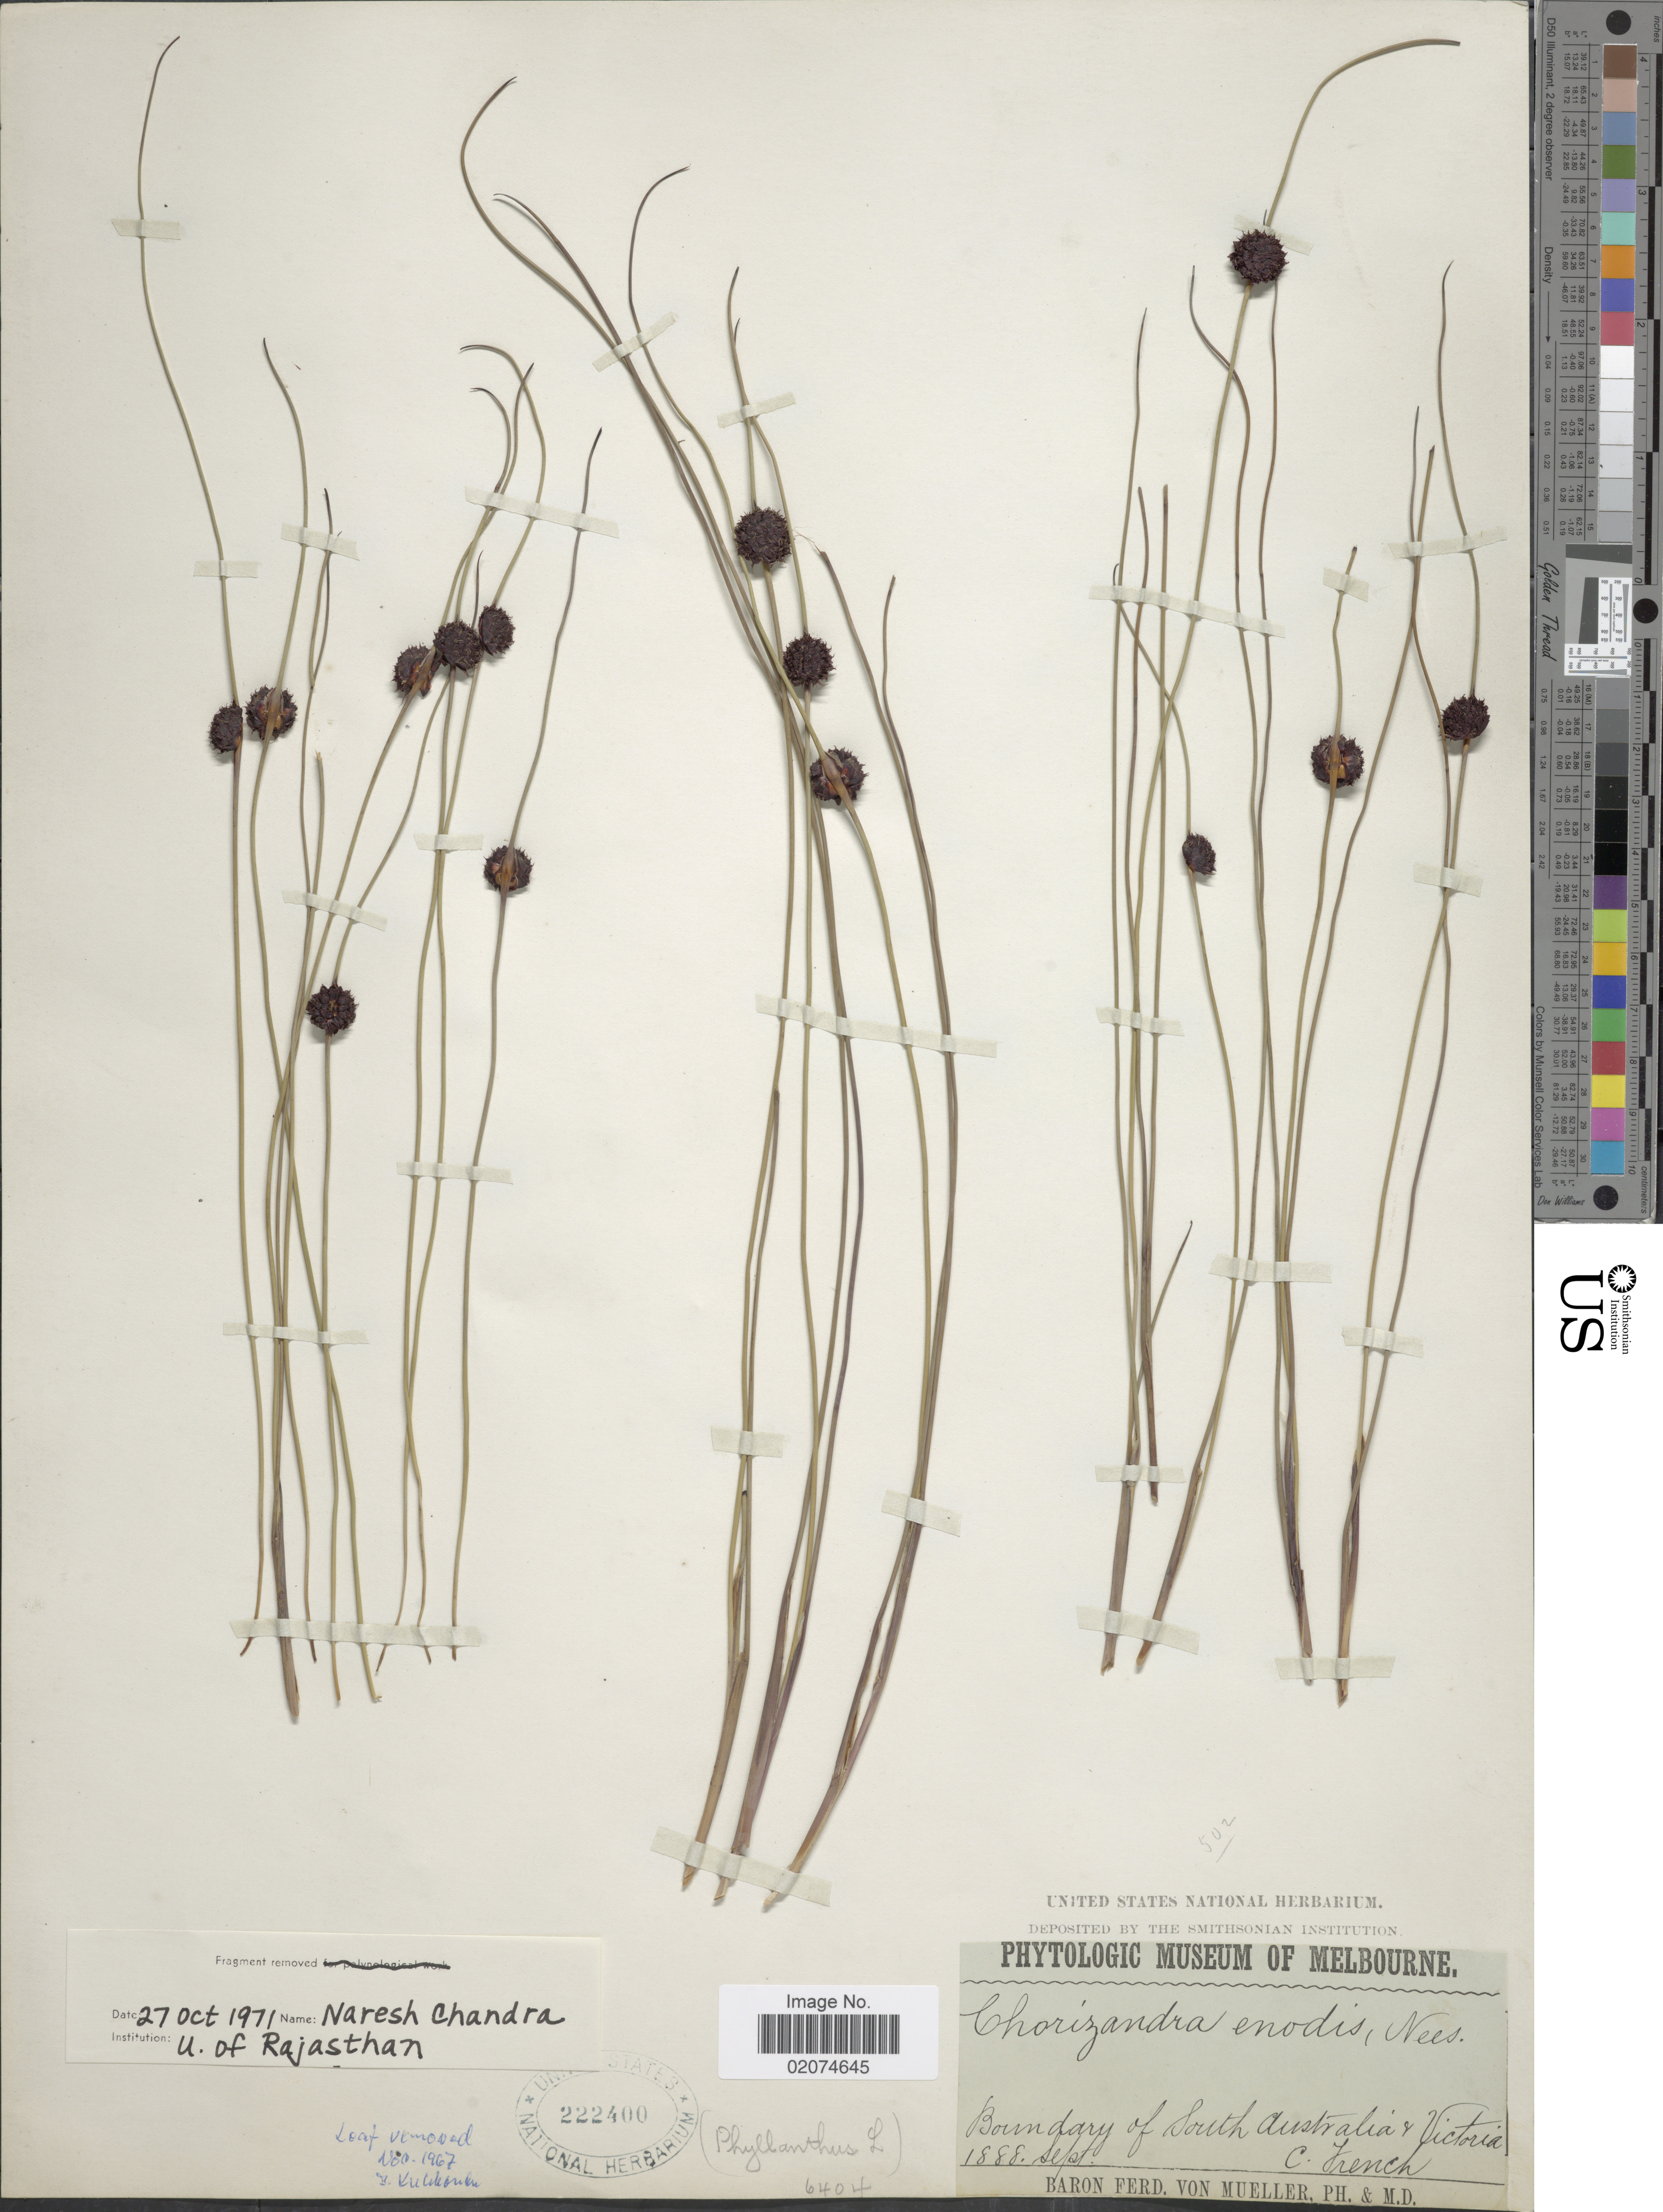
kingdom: Plantae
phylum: Tracheophyta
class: Liliopsida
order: Poales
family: Cyperaceae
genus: Chorizandra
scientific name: Chorizandra enodis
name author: Nees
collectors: C. French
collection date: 1888-09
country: Australia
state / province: South Australia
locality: Boundary of South Australia & Victoria.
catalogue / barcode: US 222400